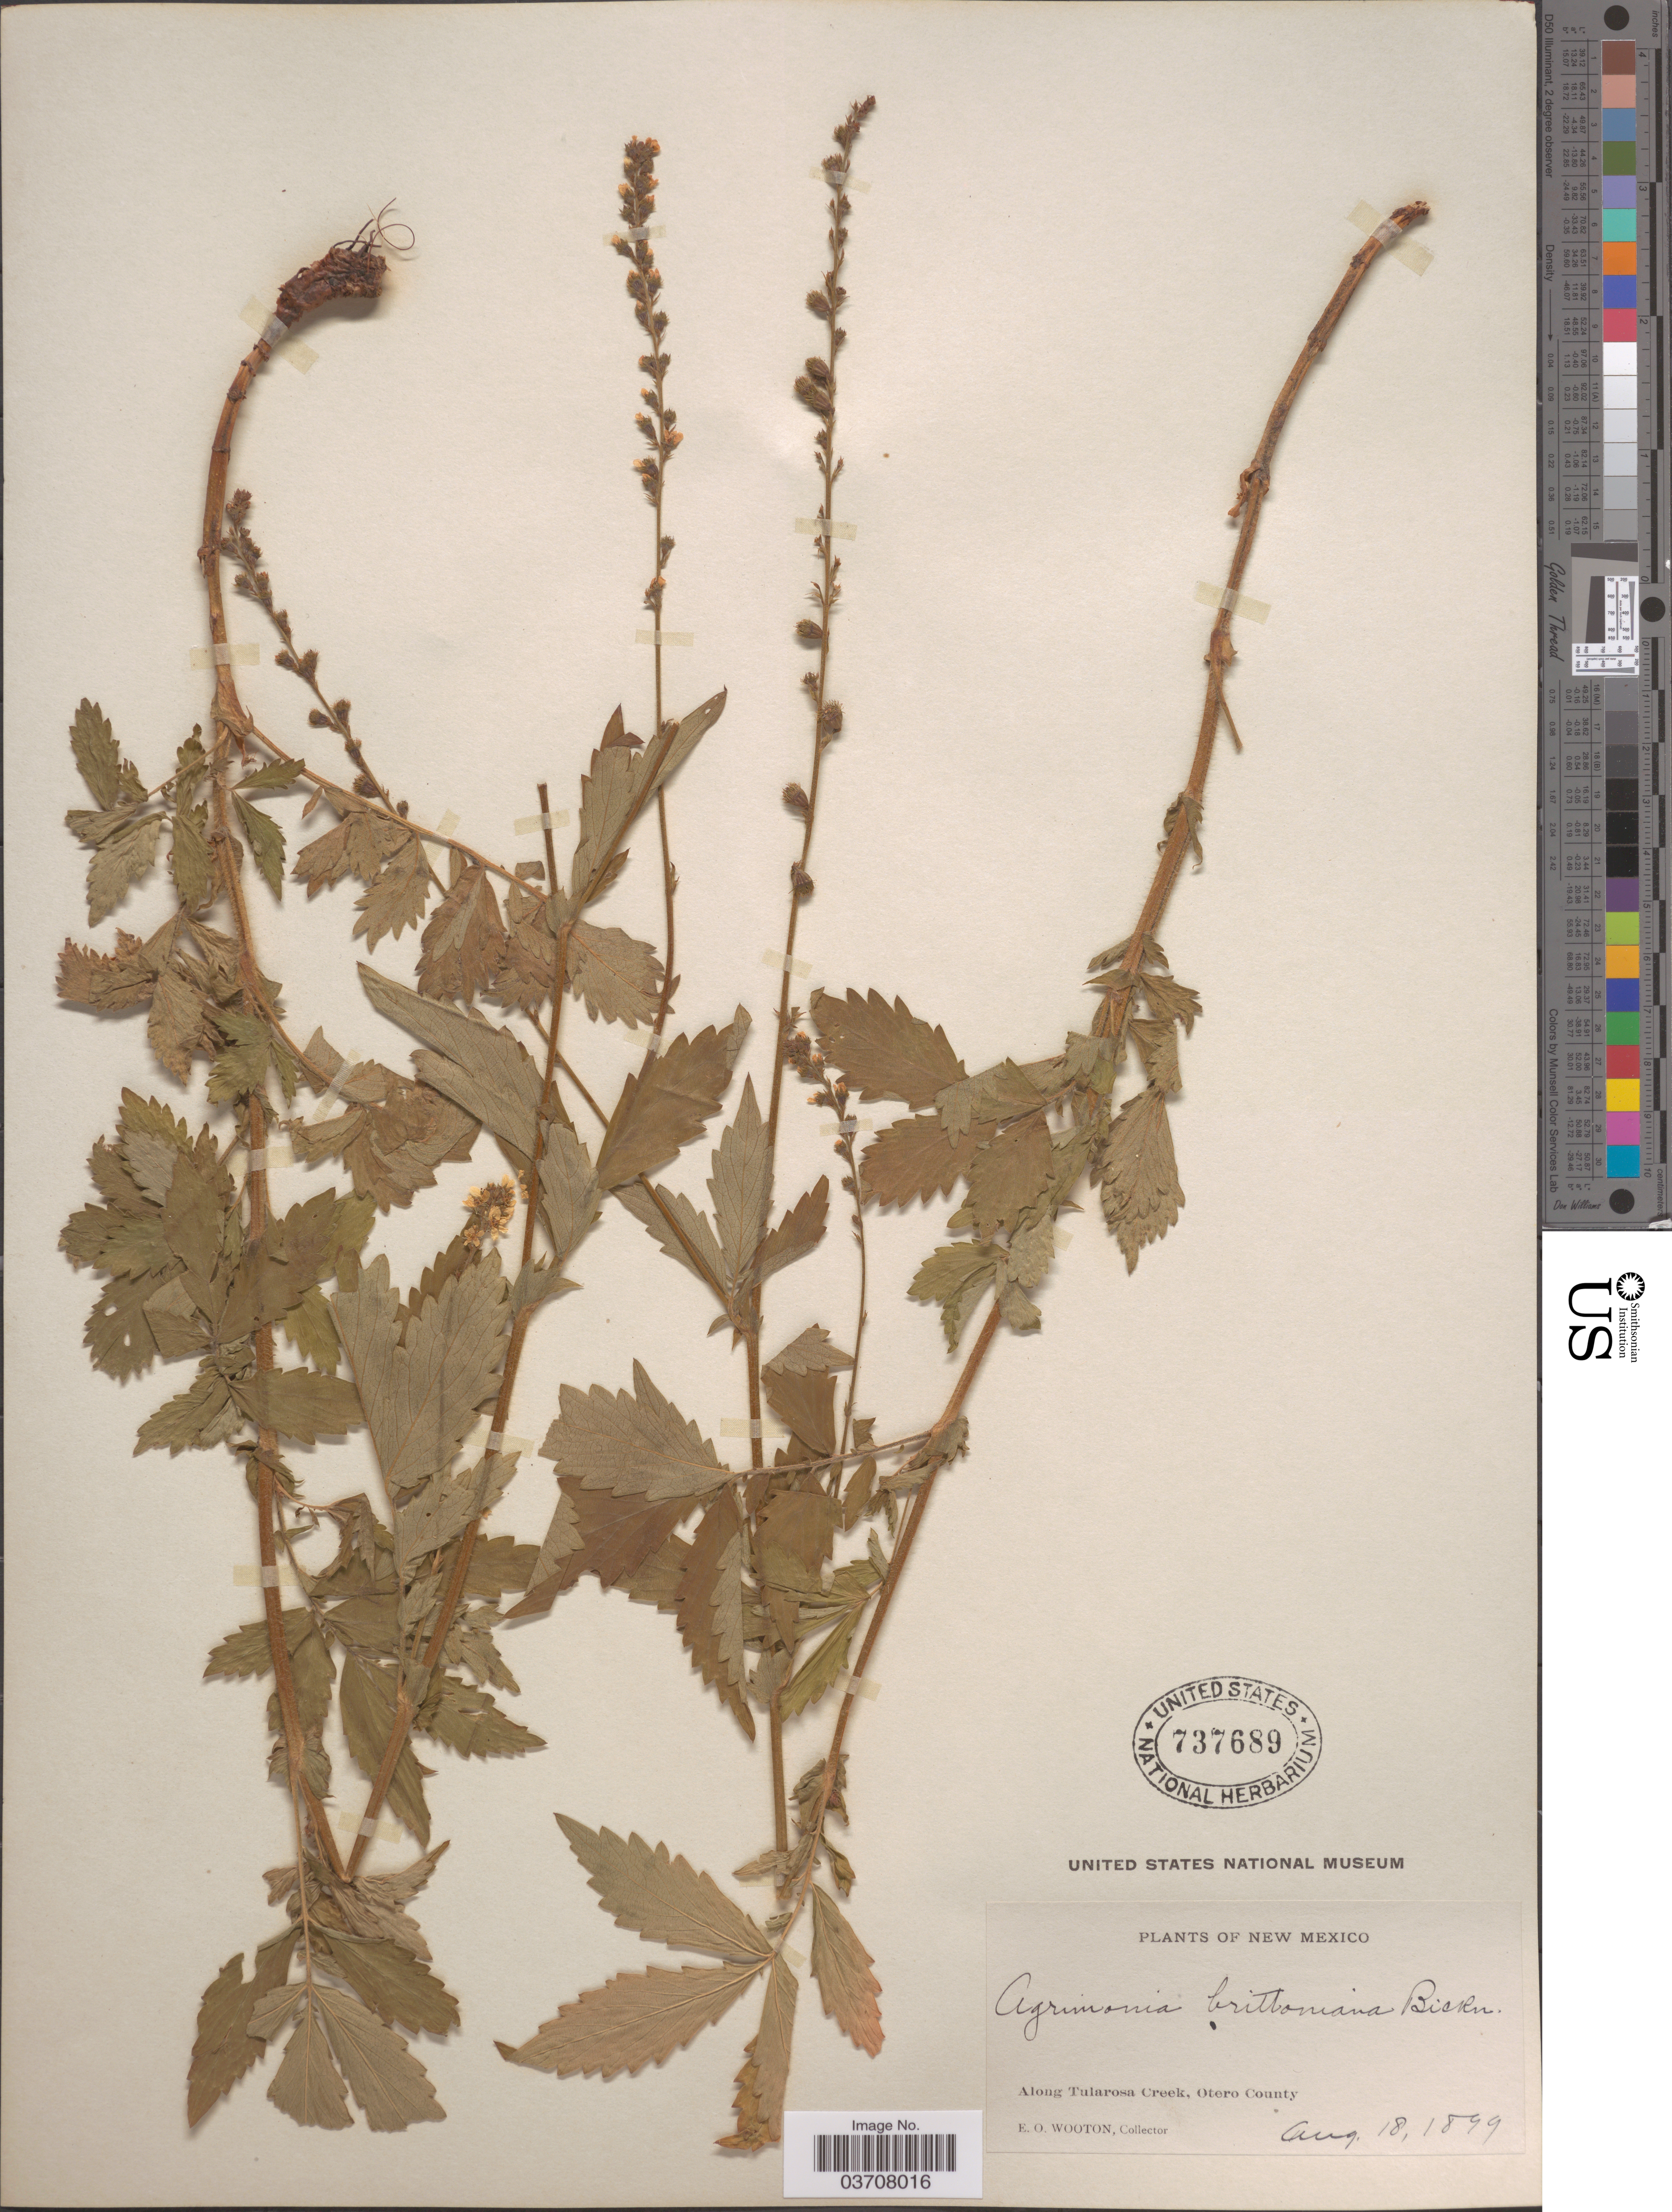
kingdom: Plantae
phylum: Tracheophyta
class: Magnoliopsida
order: Rosales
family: Rosaceae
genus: Agrimonia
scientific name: Agrimonia striata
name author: Michx.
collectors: E. O. Wooton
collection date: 1899-08-18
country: United States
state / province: New Mexico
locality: Along Tularosa Creek, Otero County.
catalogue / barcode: US 737689